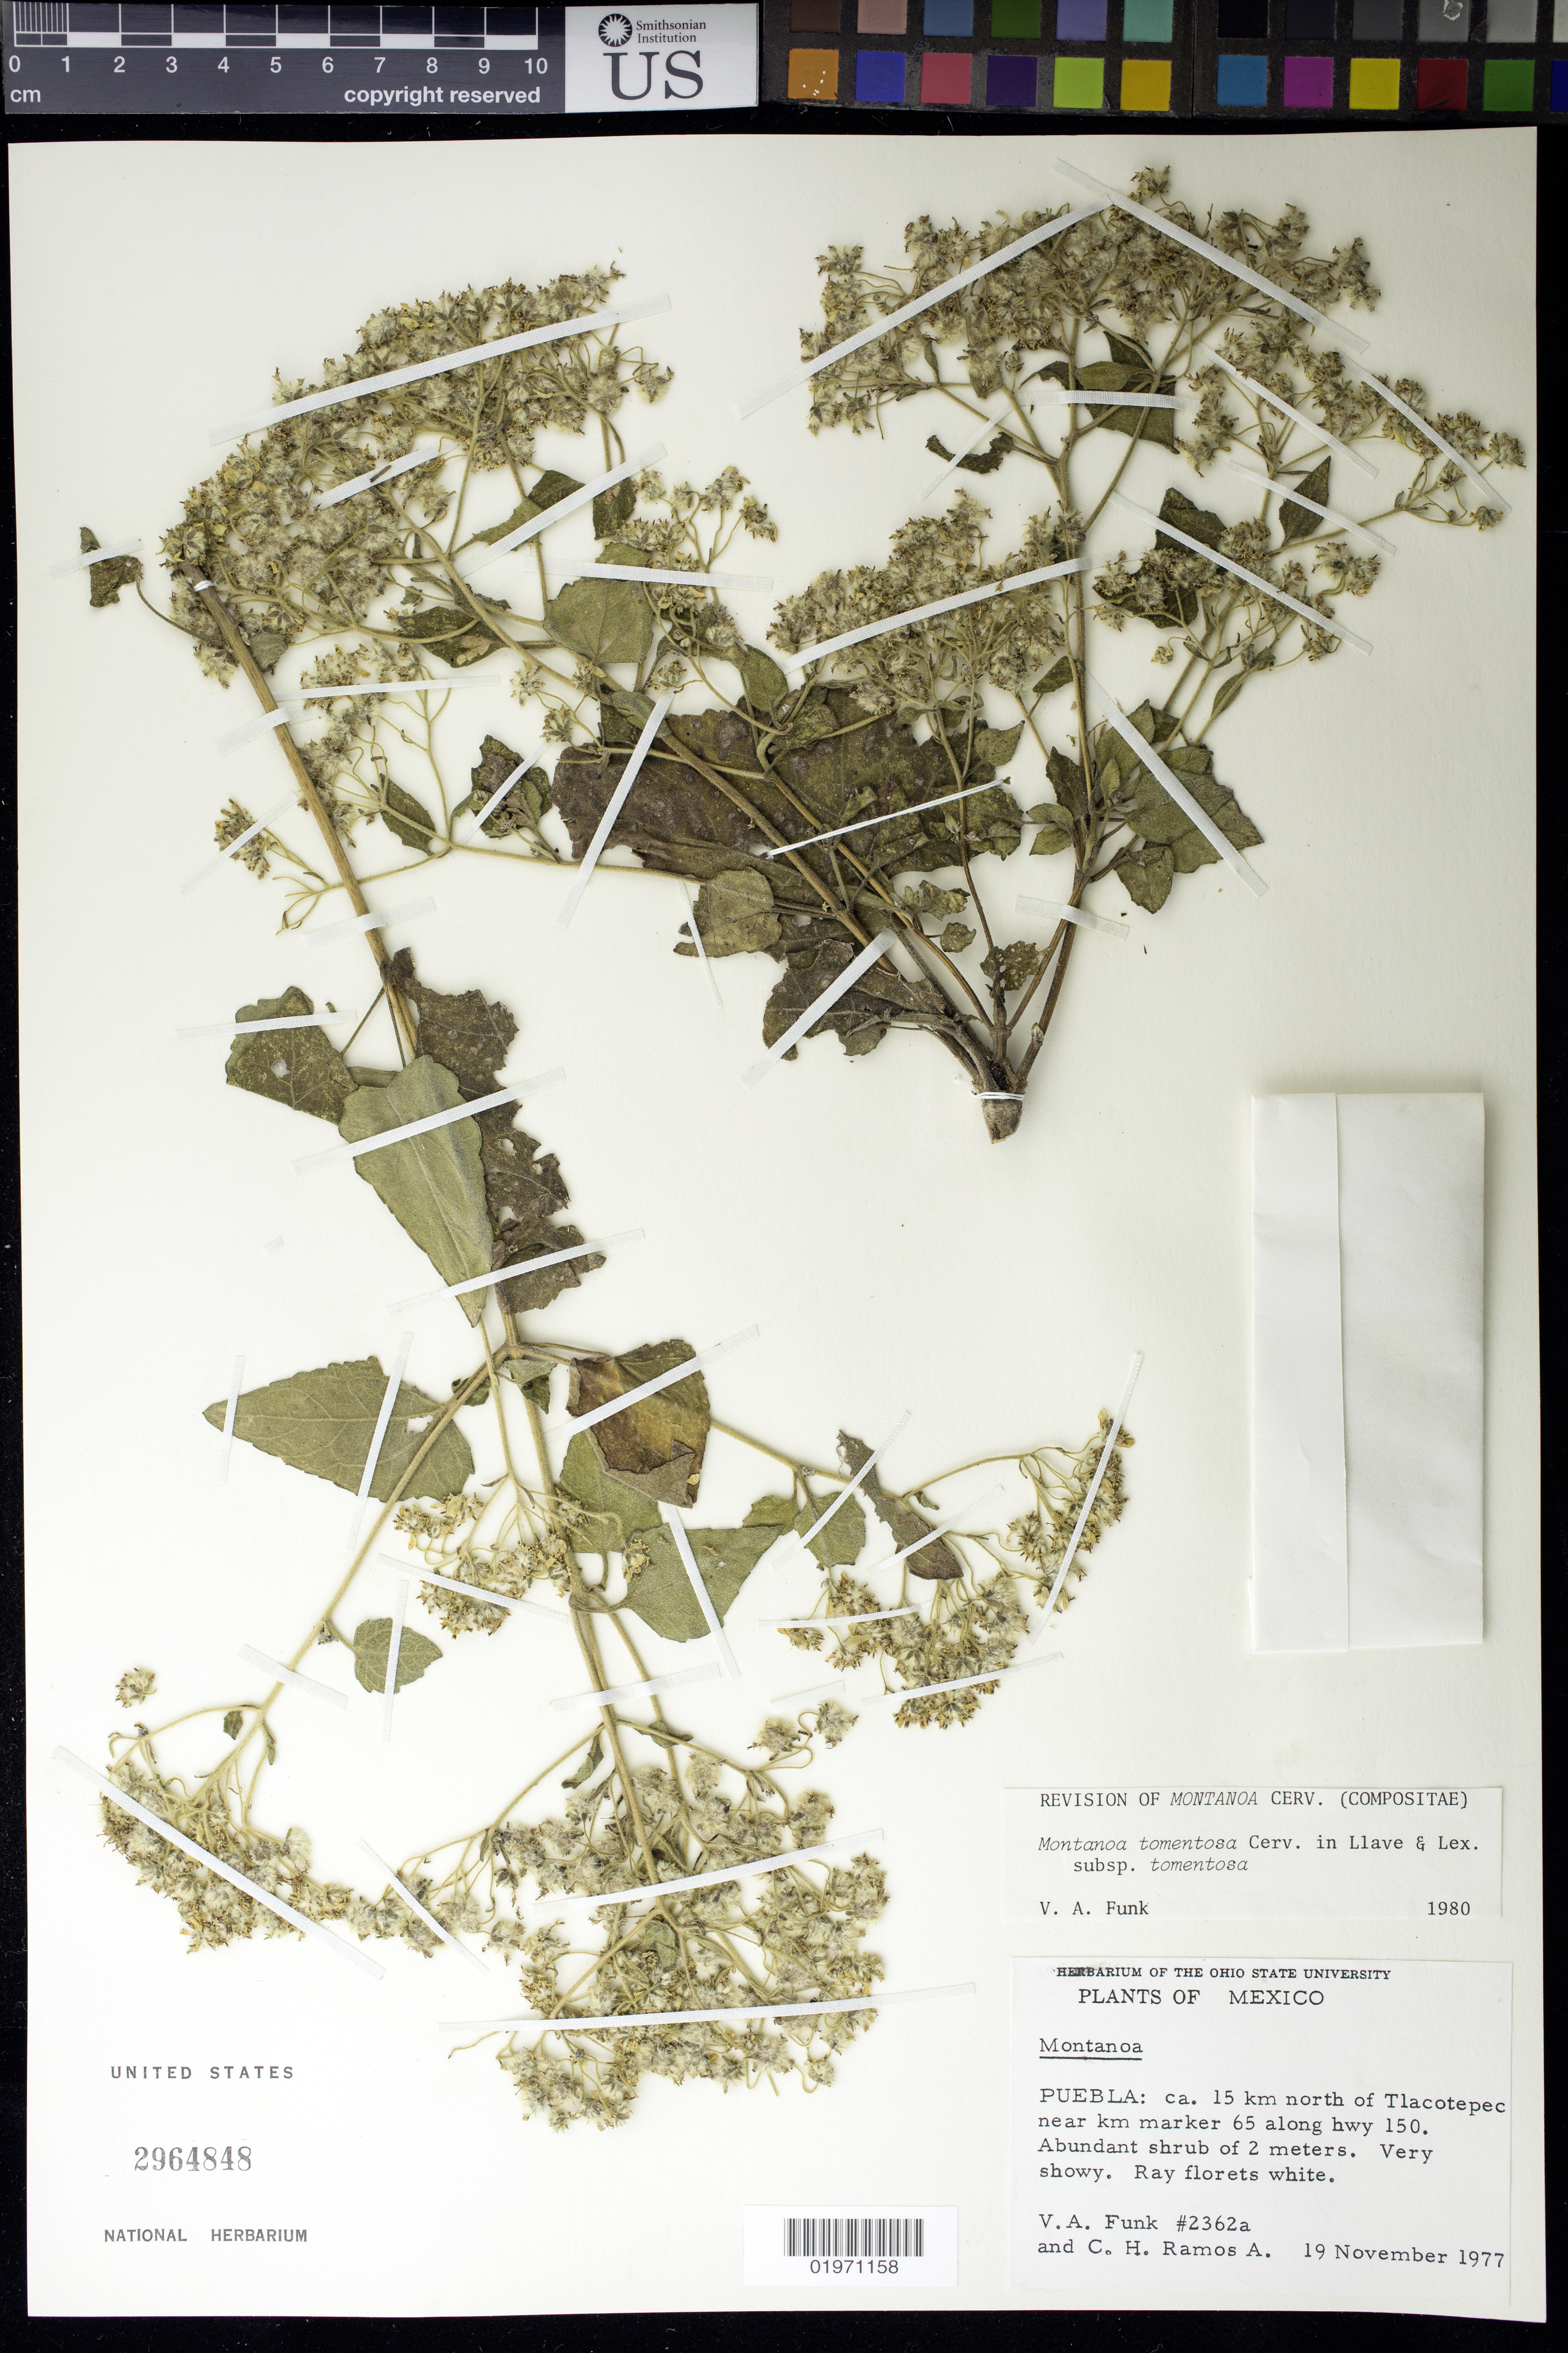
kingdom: Plantae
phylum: Tracheophyta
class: Magnoliopsida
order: Asterales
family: Asteraceae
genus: Montanoa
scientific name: Montanoa tomentosa subsp. tomentosa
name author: Cerv.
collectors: V. Funk & C. H. Ramos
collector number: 2362 A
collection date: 1977-11-19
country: Mexico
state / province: Puebla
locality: Ca. 15 km north of Tlacotepec near km marker 65 along hwy 150.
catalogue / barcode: US 2694848